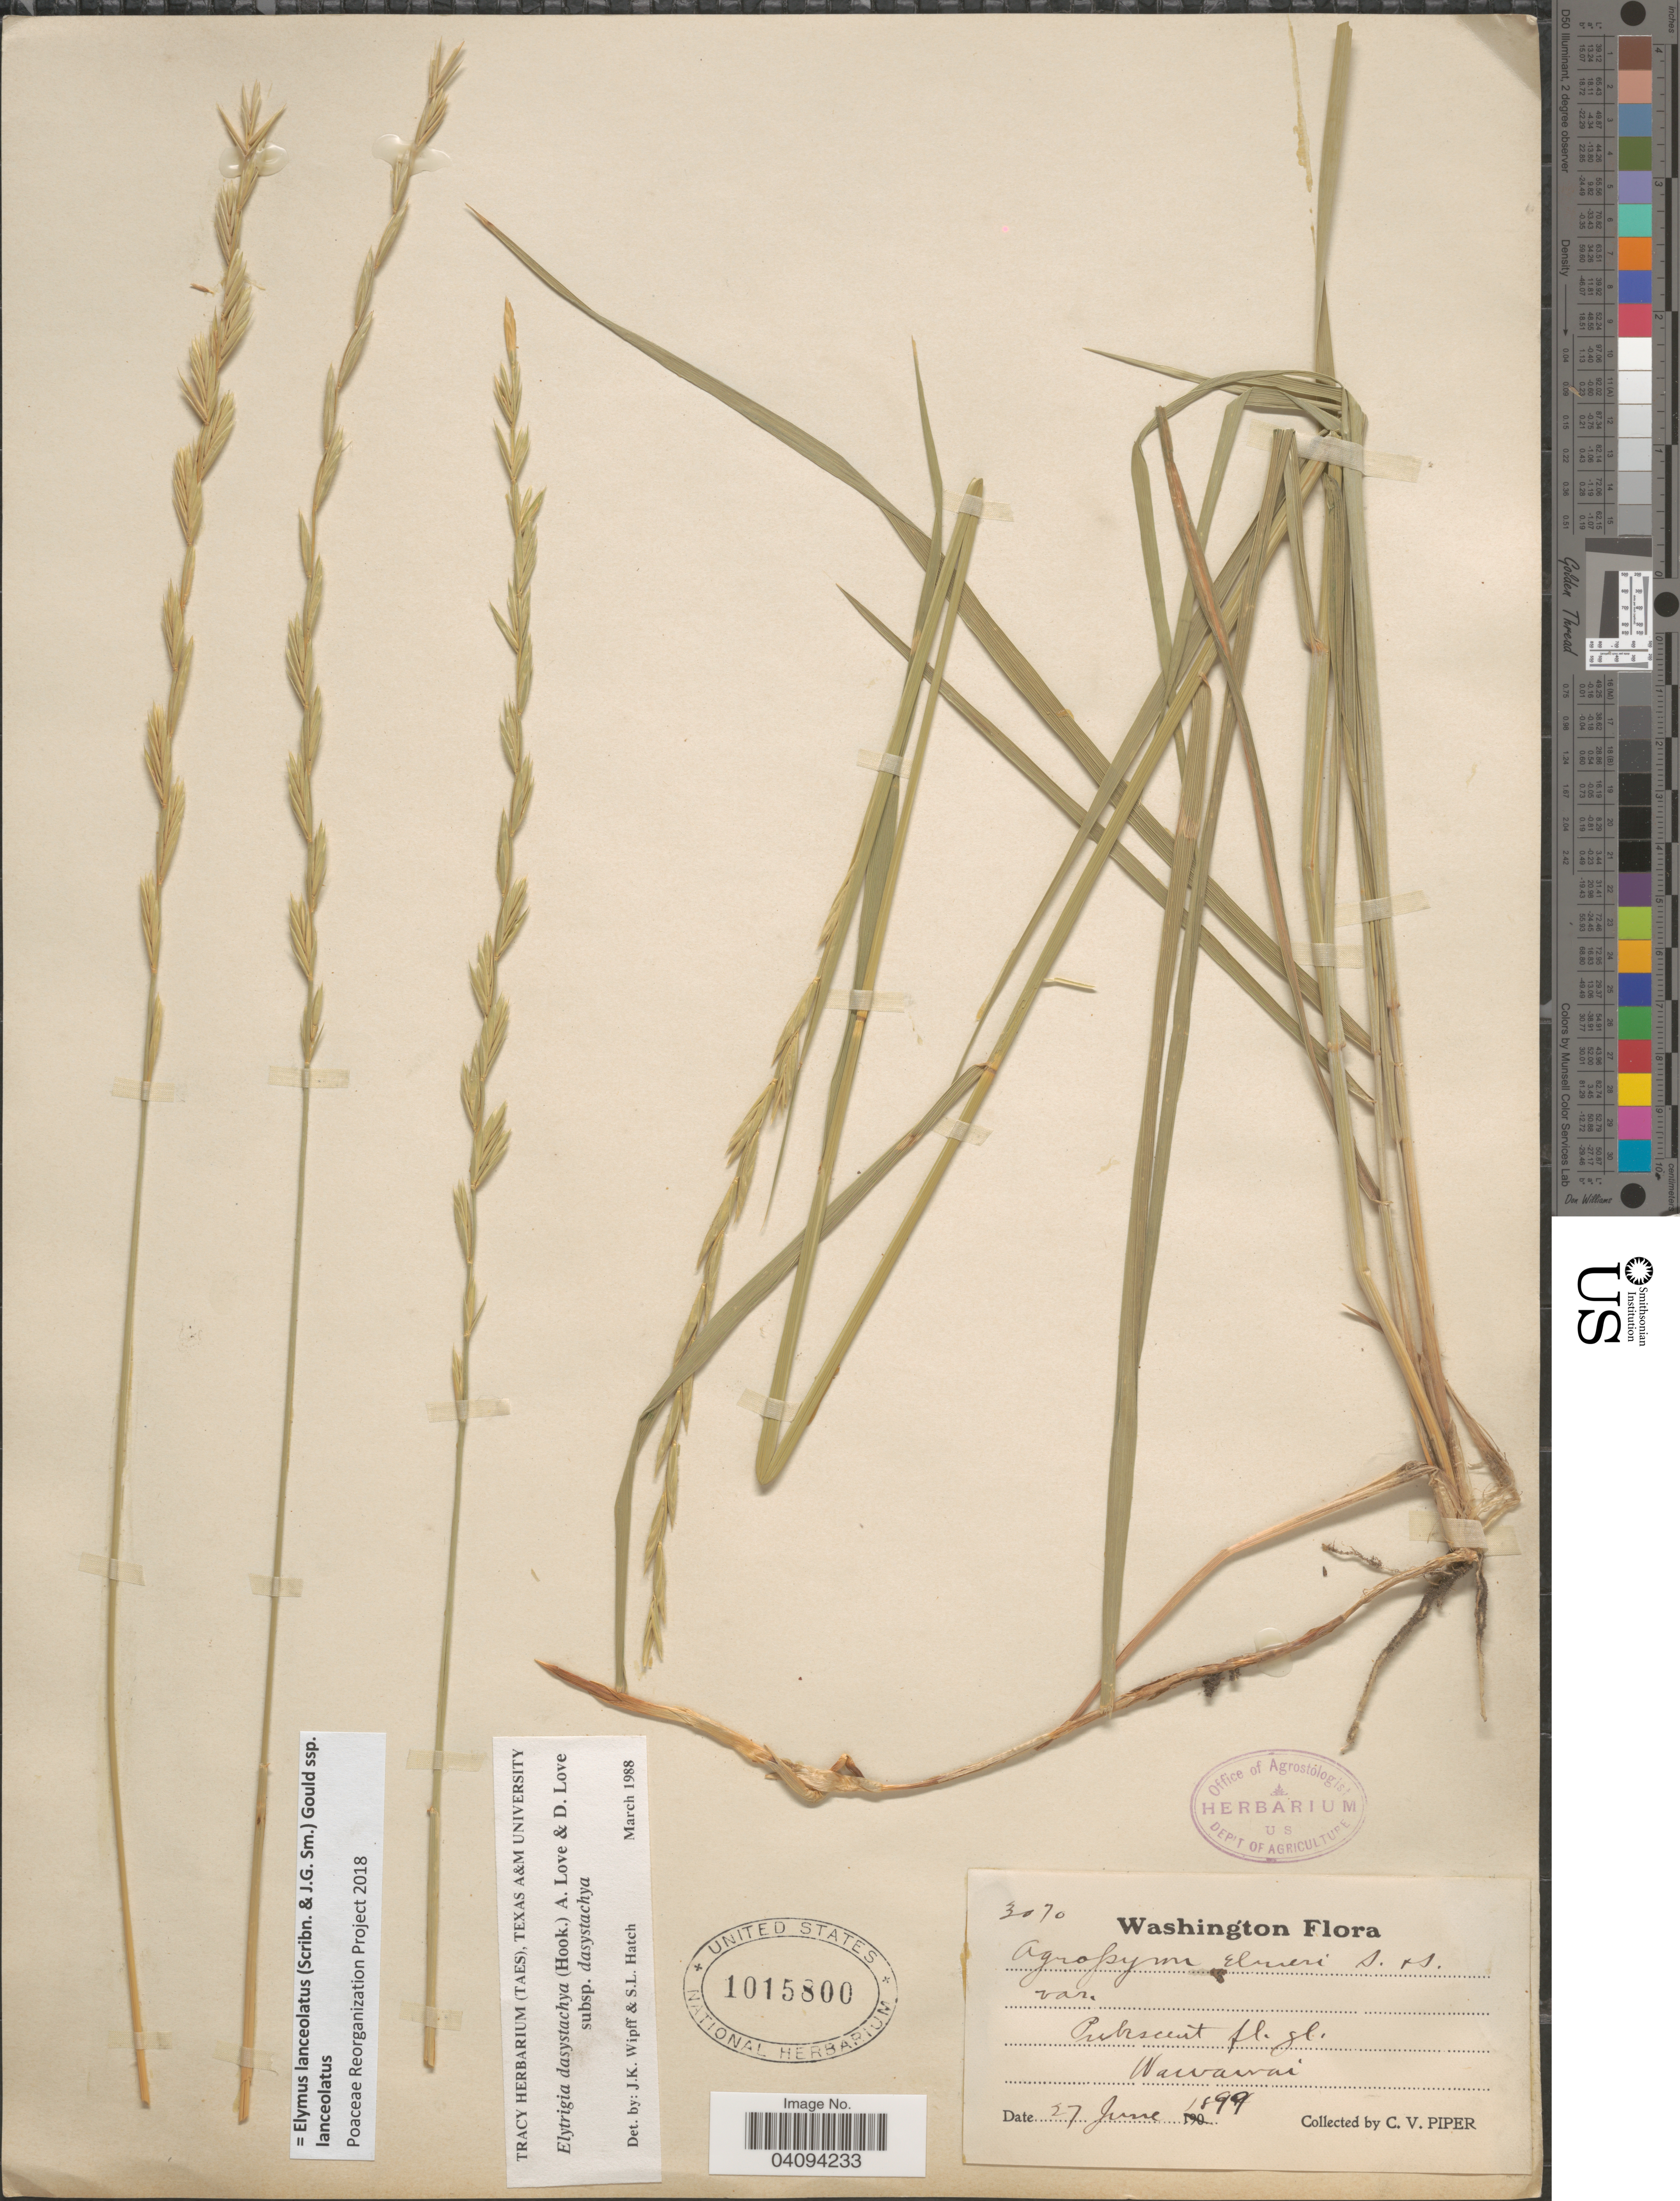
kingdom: Plantae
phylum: Tracheophyta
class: Liliopsida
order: Poales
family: Poaceae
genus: Elymus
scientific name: Elymus lanceolatus subsp. lanceolatus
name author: (Scribn. & J.G. Sm.) Gould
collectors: C. V. Piper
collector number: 3070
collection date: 1899-06-27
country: United States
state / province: Washington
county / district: Whitman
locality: Wawawai.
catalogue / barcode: US 1015800